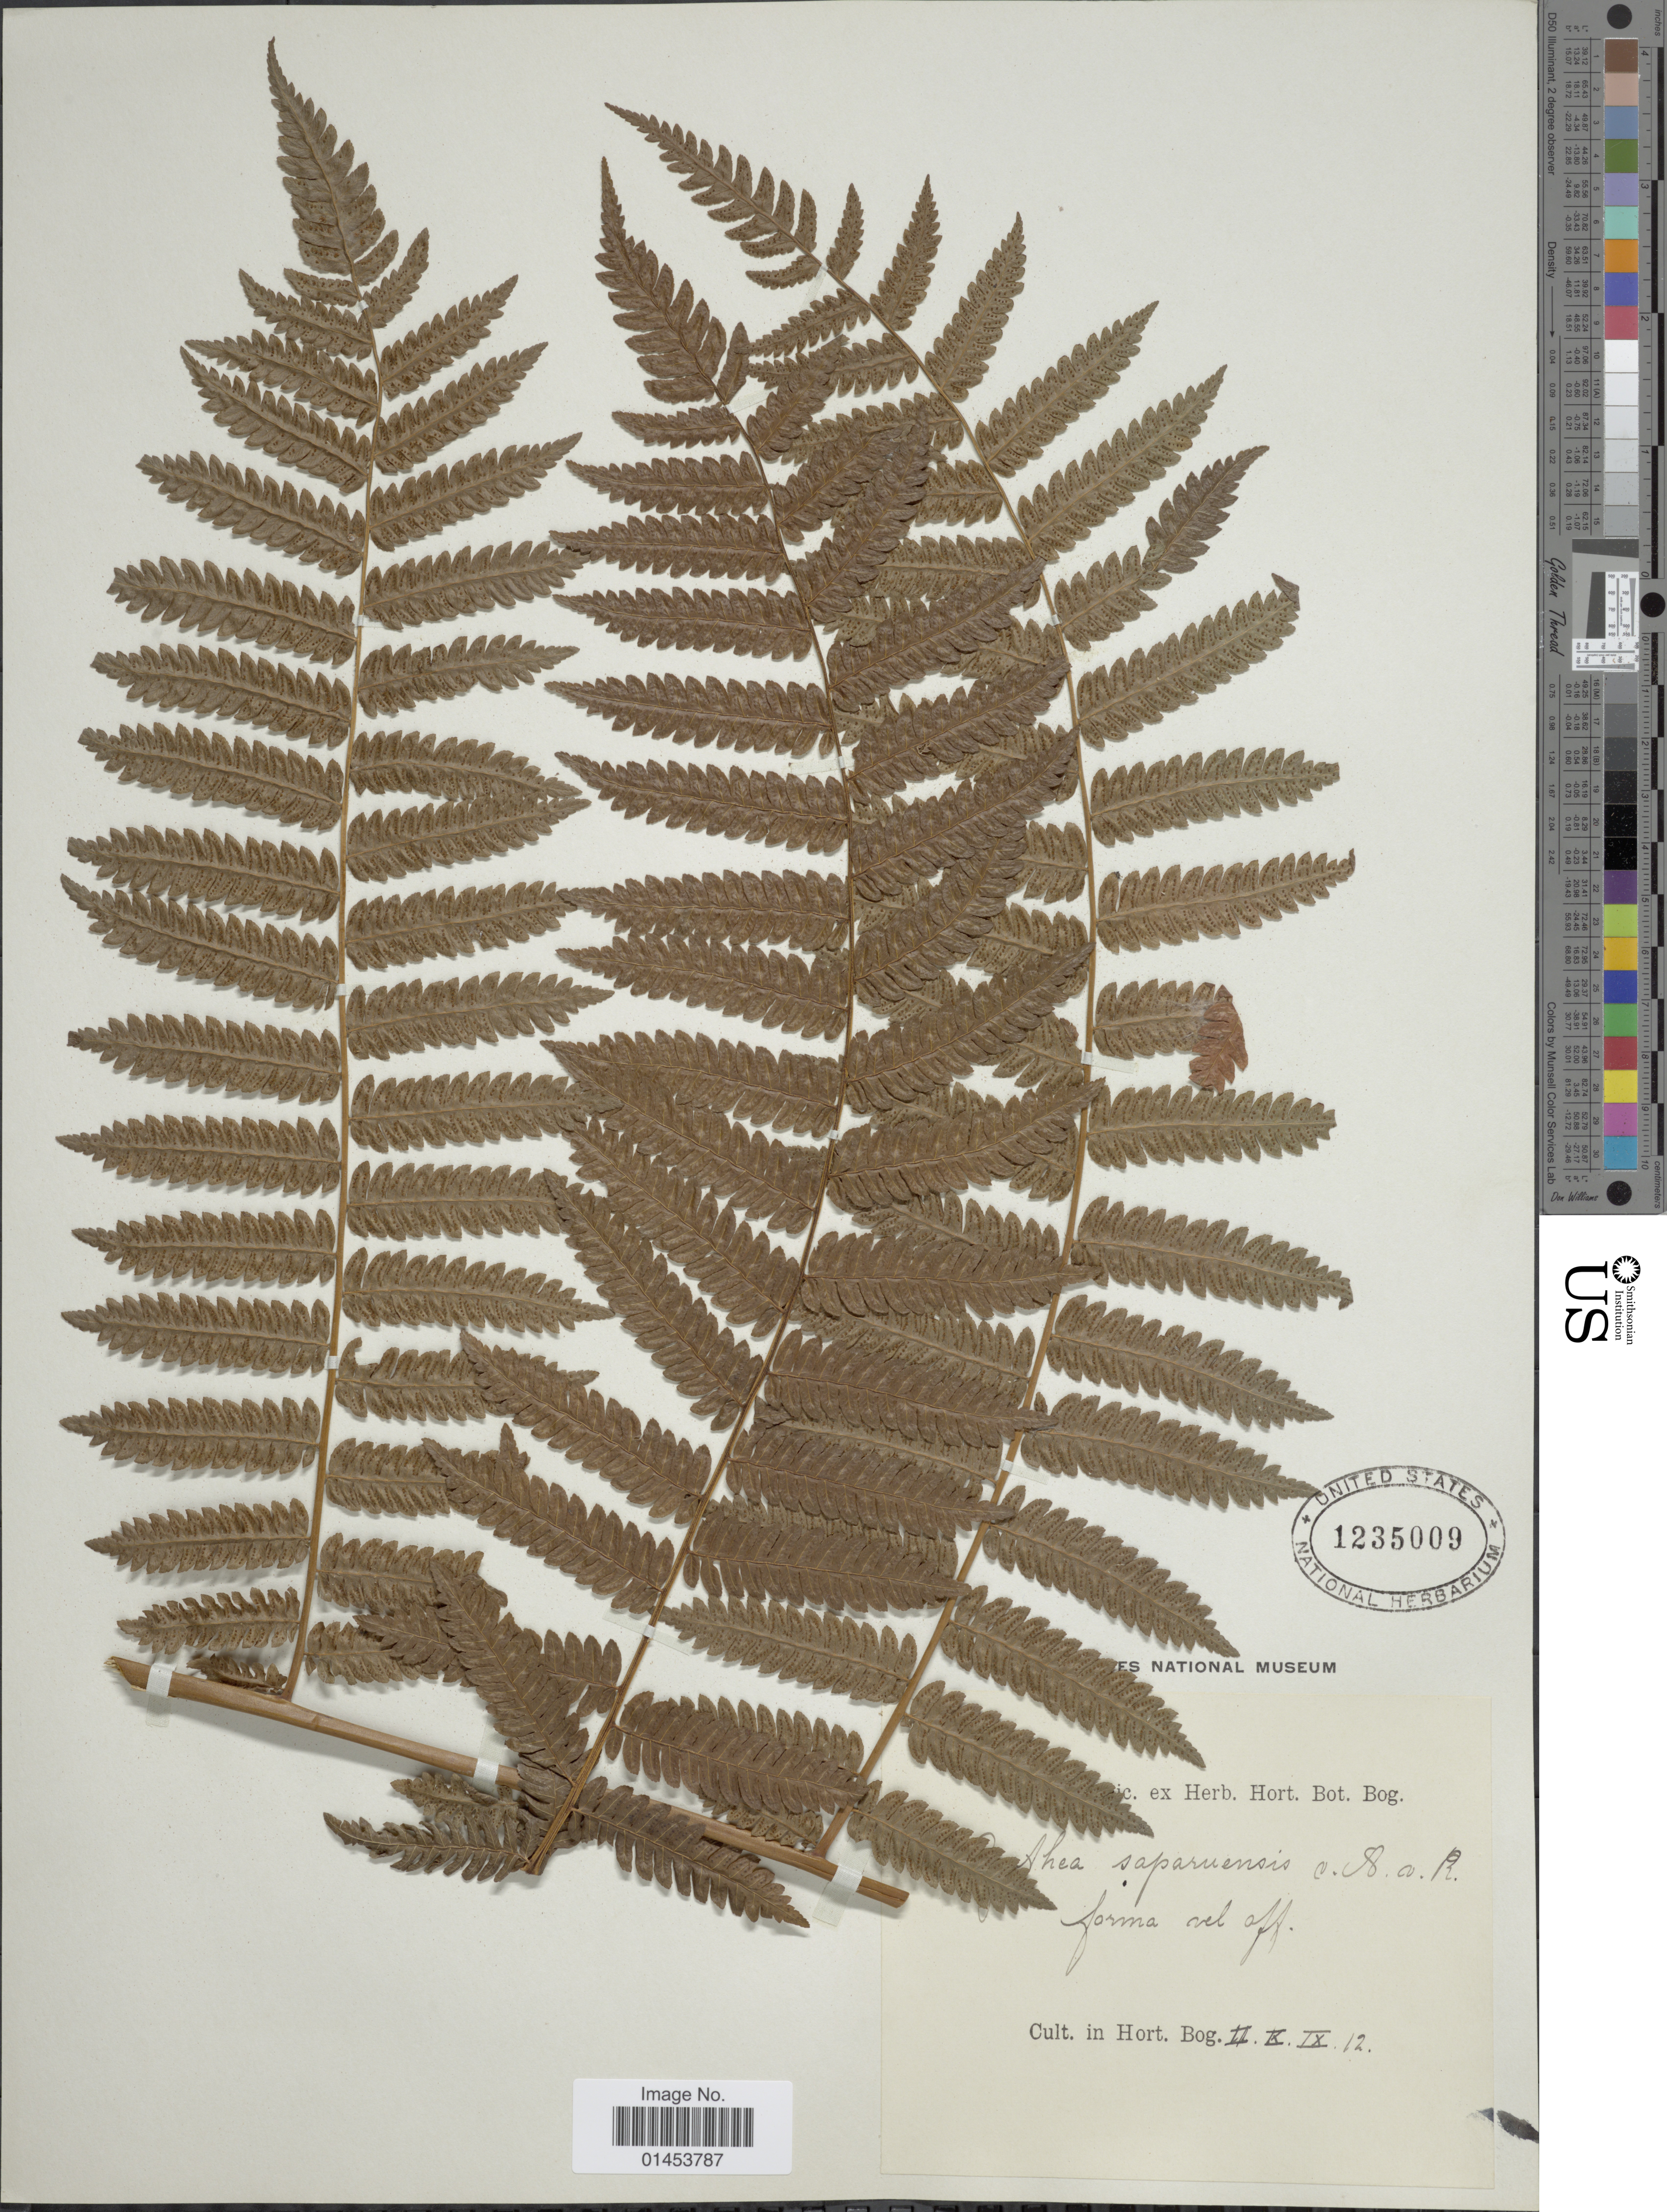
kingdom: Plantae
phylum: Tracheophyta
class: Polypodiopsida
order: Cyatheales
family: Cyatheaceae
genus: Cyathea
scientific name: Cyathea batjanensis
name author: (Christ) Copel.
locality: Cult. in Hort. Bog.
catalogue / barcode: US 1235009